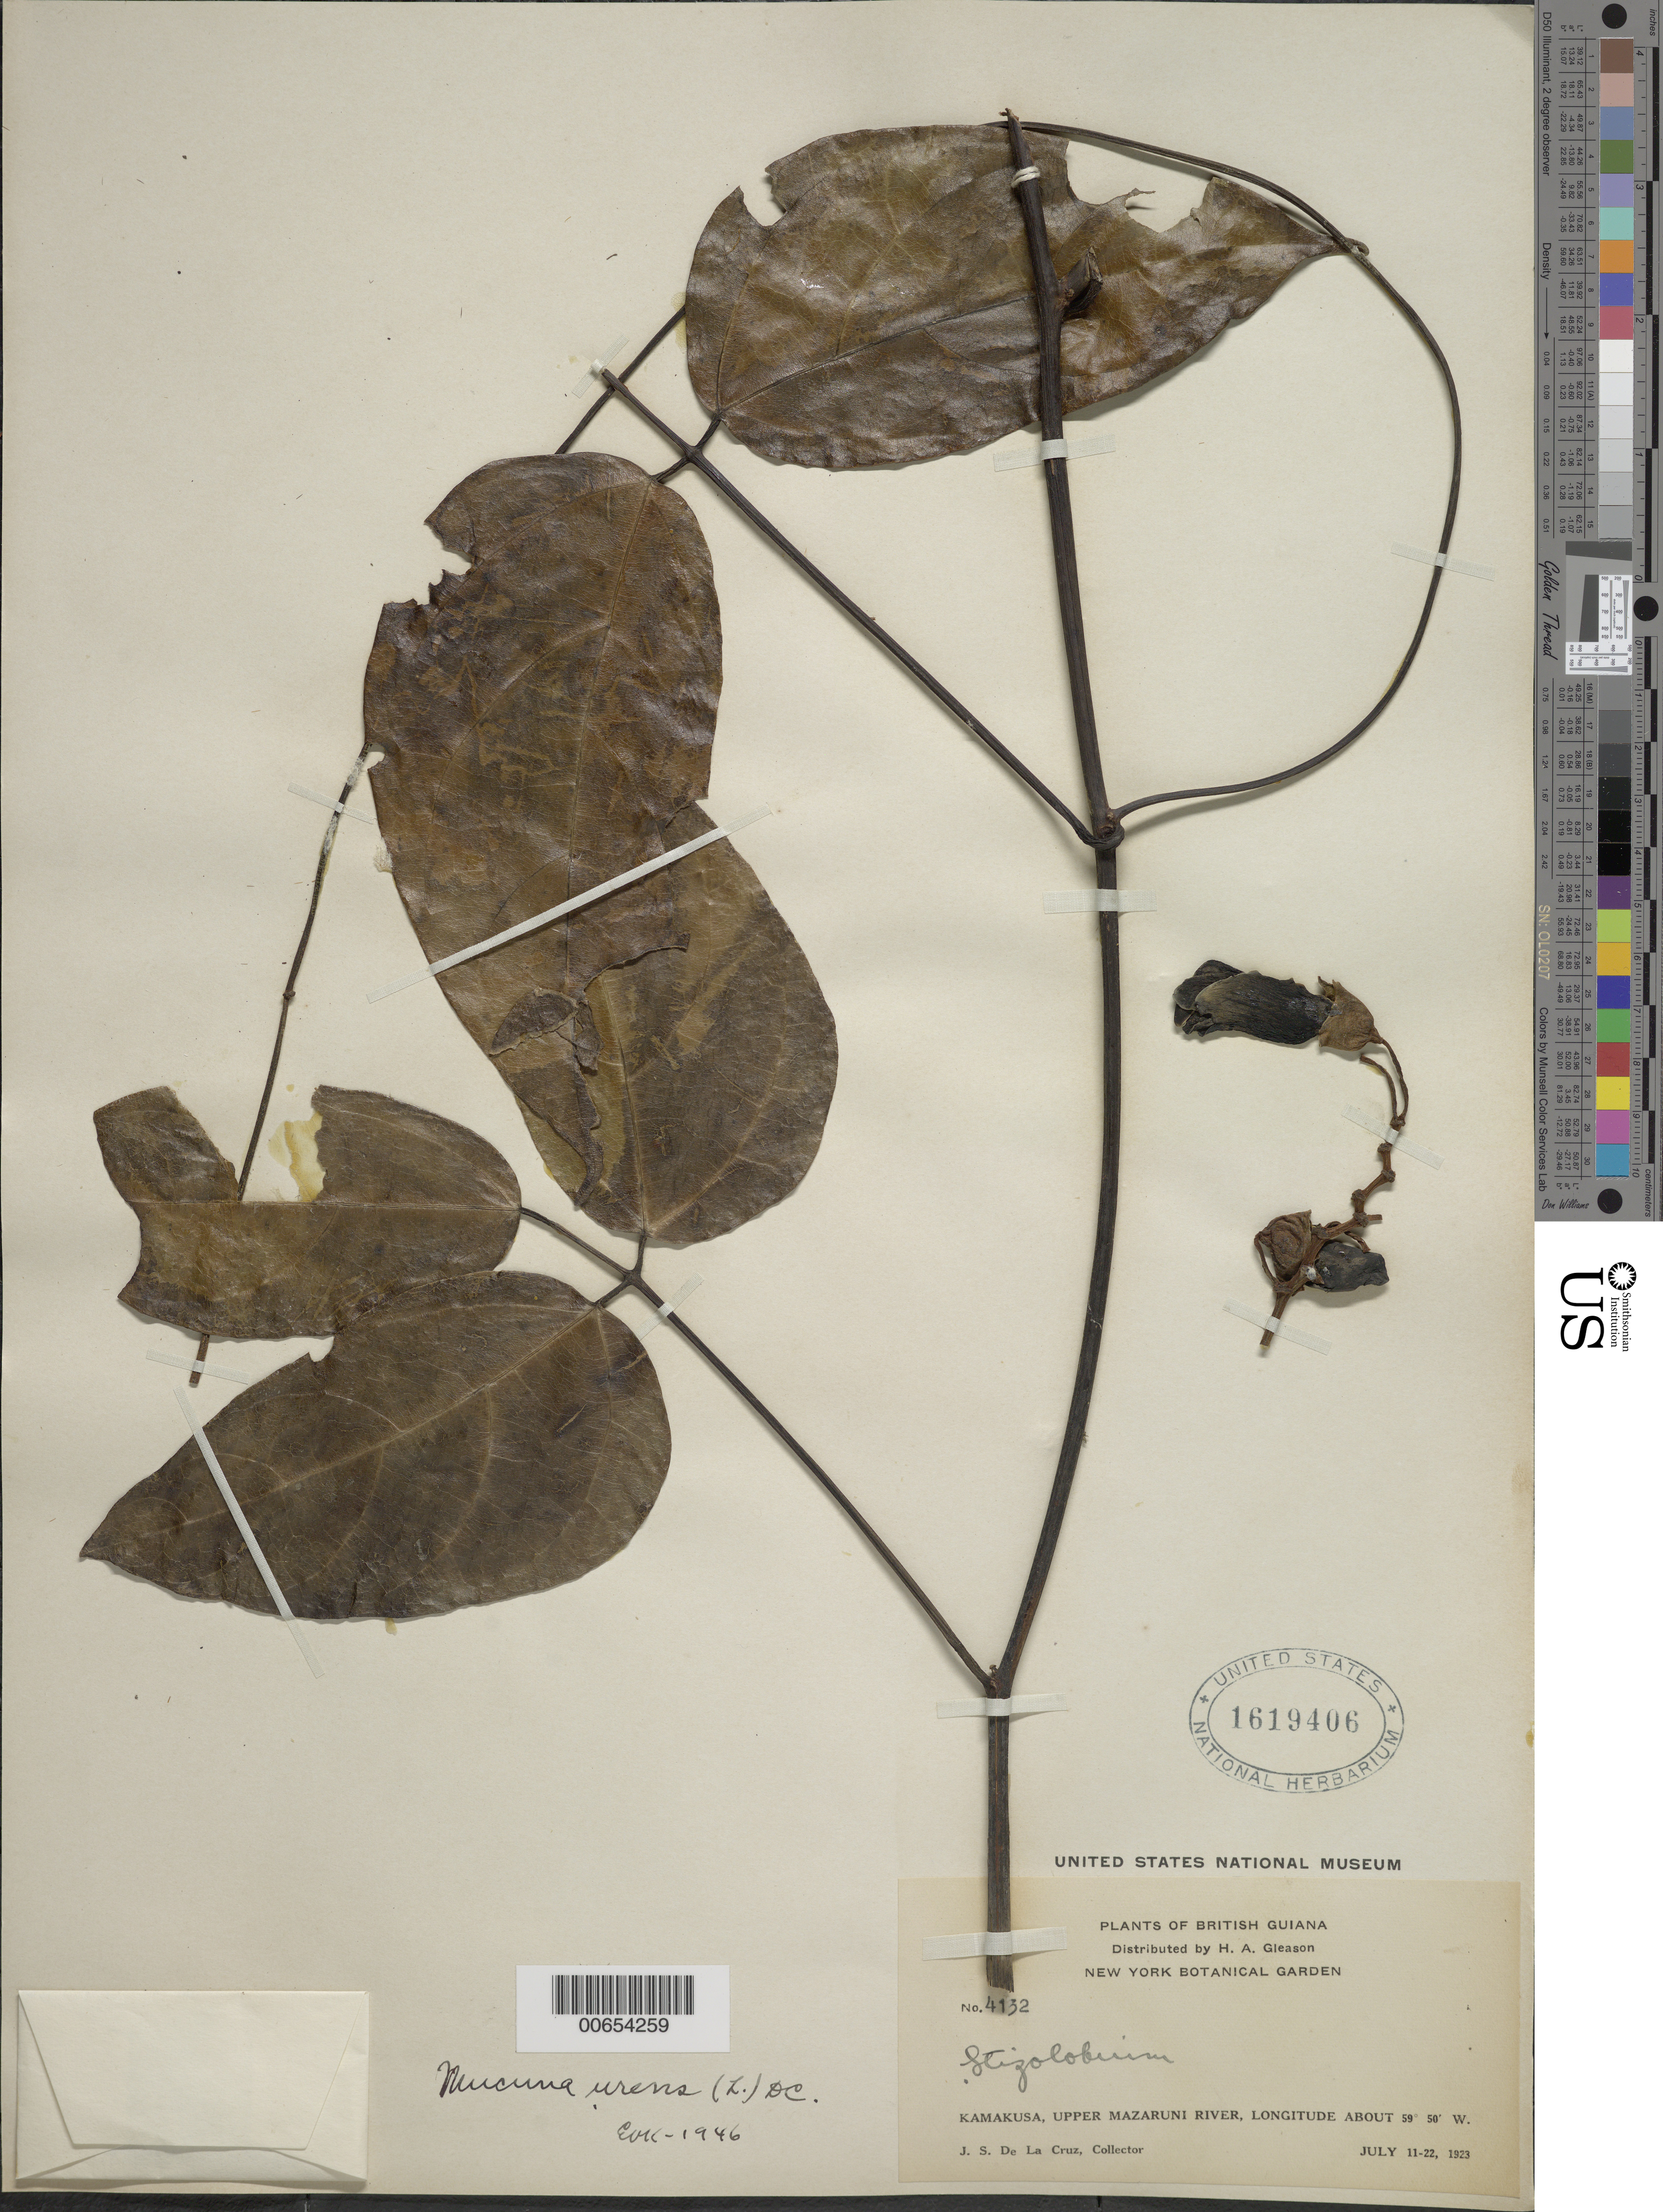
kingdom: Plantae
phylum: Tracheophyta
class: Magnoliopsida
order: Fabales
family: Fabaceae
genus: Mucuna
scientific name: Mucuna urens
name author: (L.) Medik.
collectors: J. S. de la Cruz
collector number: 4132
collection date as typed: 11-Jul-23 to 22-Jul-23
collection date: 1923-07-11/1923-07-22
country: Guyana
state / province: Cuyuni-Mazaruni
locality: Kamakusa, Upper Mazaruni R.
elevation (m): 100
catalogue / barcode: US 1619406